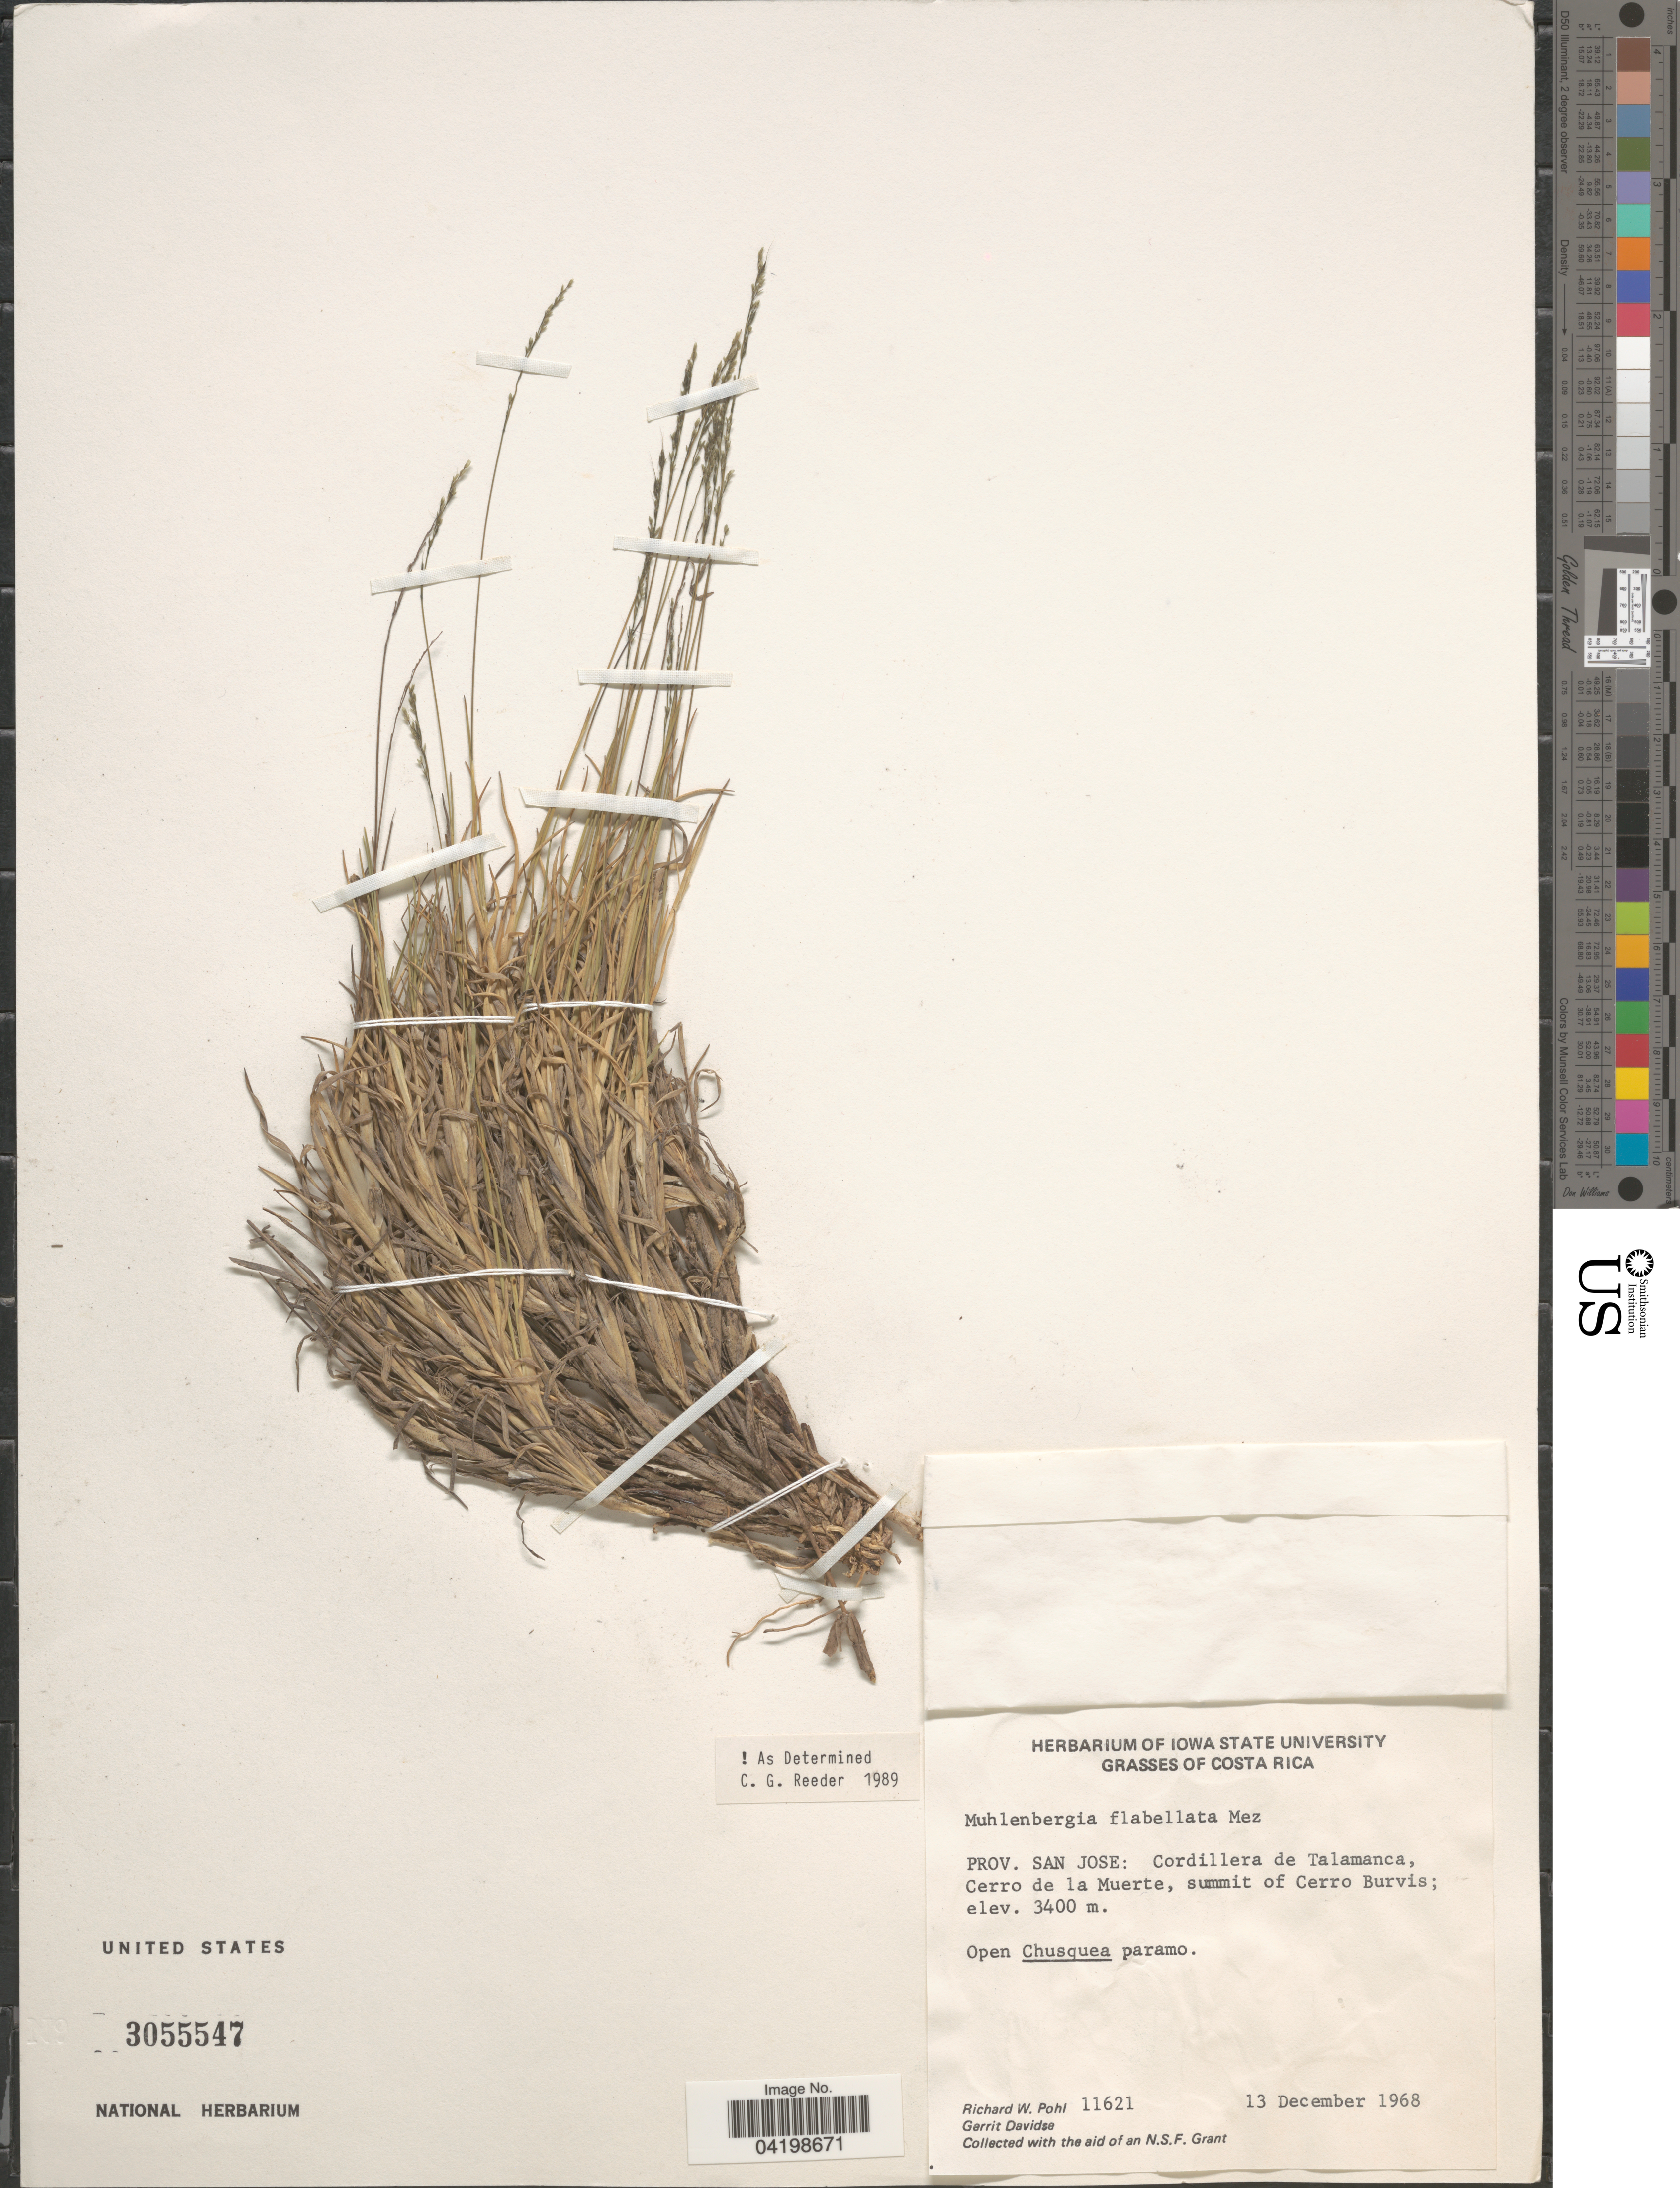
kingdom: Plantae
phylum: Tracheophyta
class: Liliopsida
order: Poales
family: Poaceae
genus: Muhlenbergia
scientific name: Muhlenbergia flabellata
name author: Mez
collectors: R. W. Pohl & G. Davidse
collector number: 11621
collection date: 1968-12-13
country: Costa Rica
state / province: San José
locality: Cordillera de Talamanca, Cerro de la Muerte, summit of Cerro Burvis.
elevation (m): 3400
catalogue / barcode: US 3055547